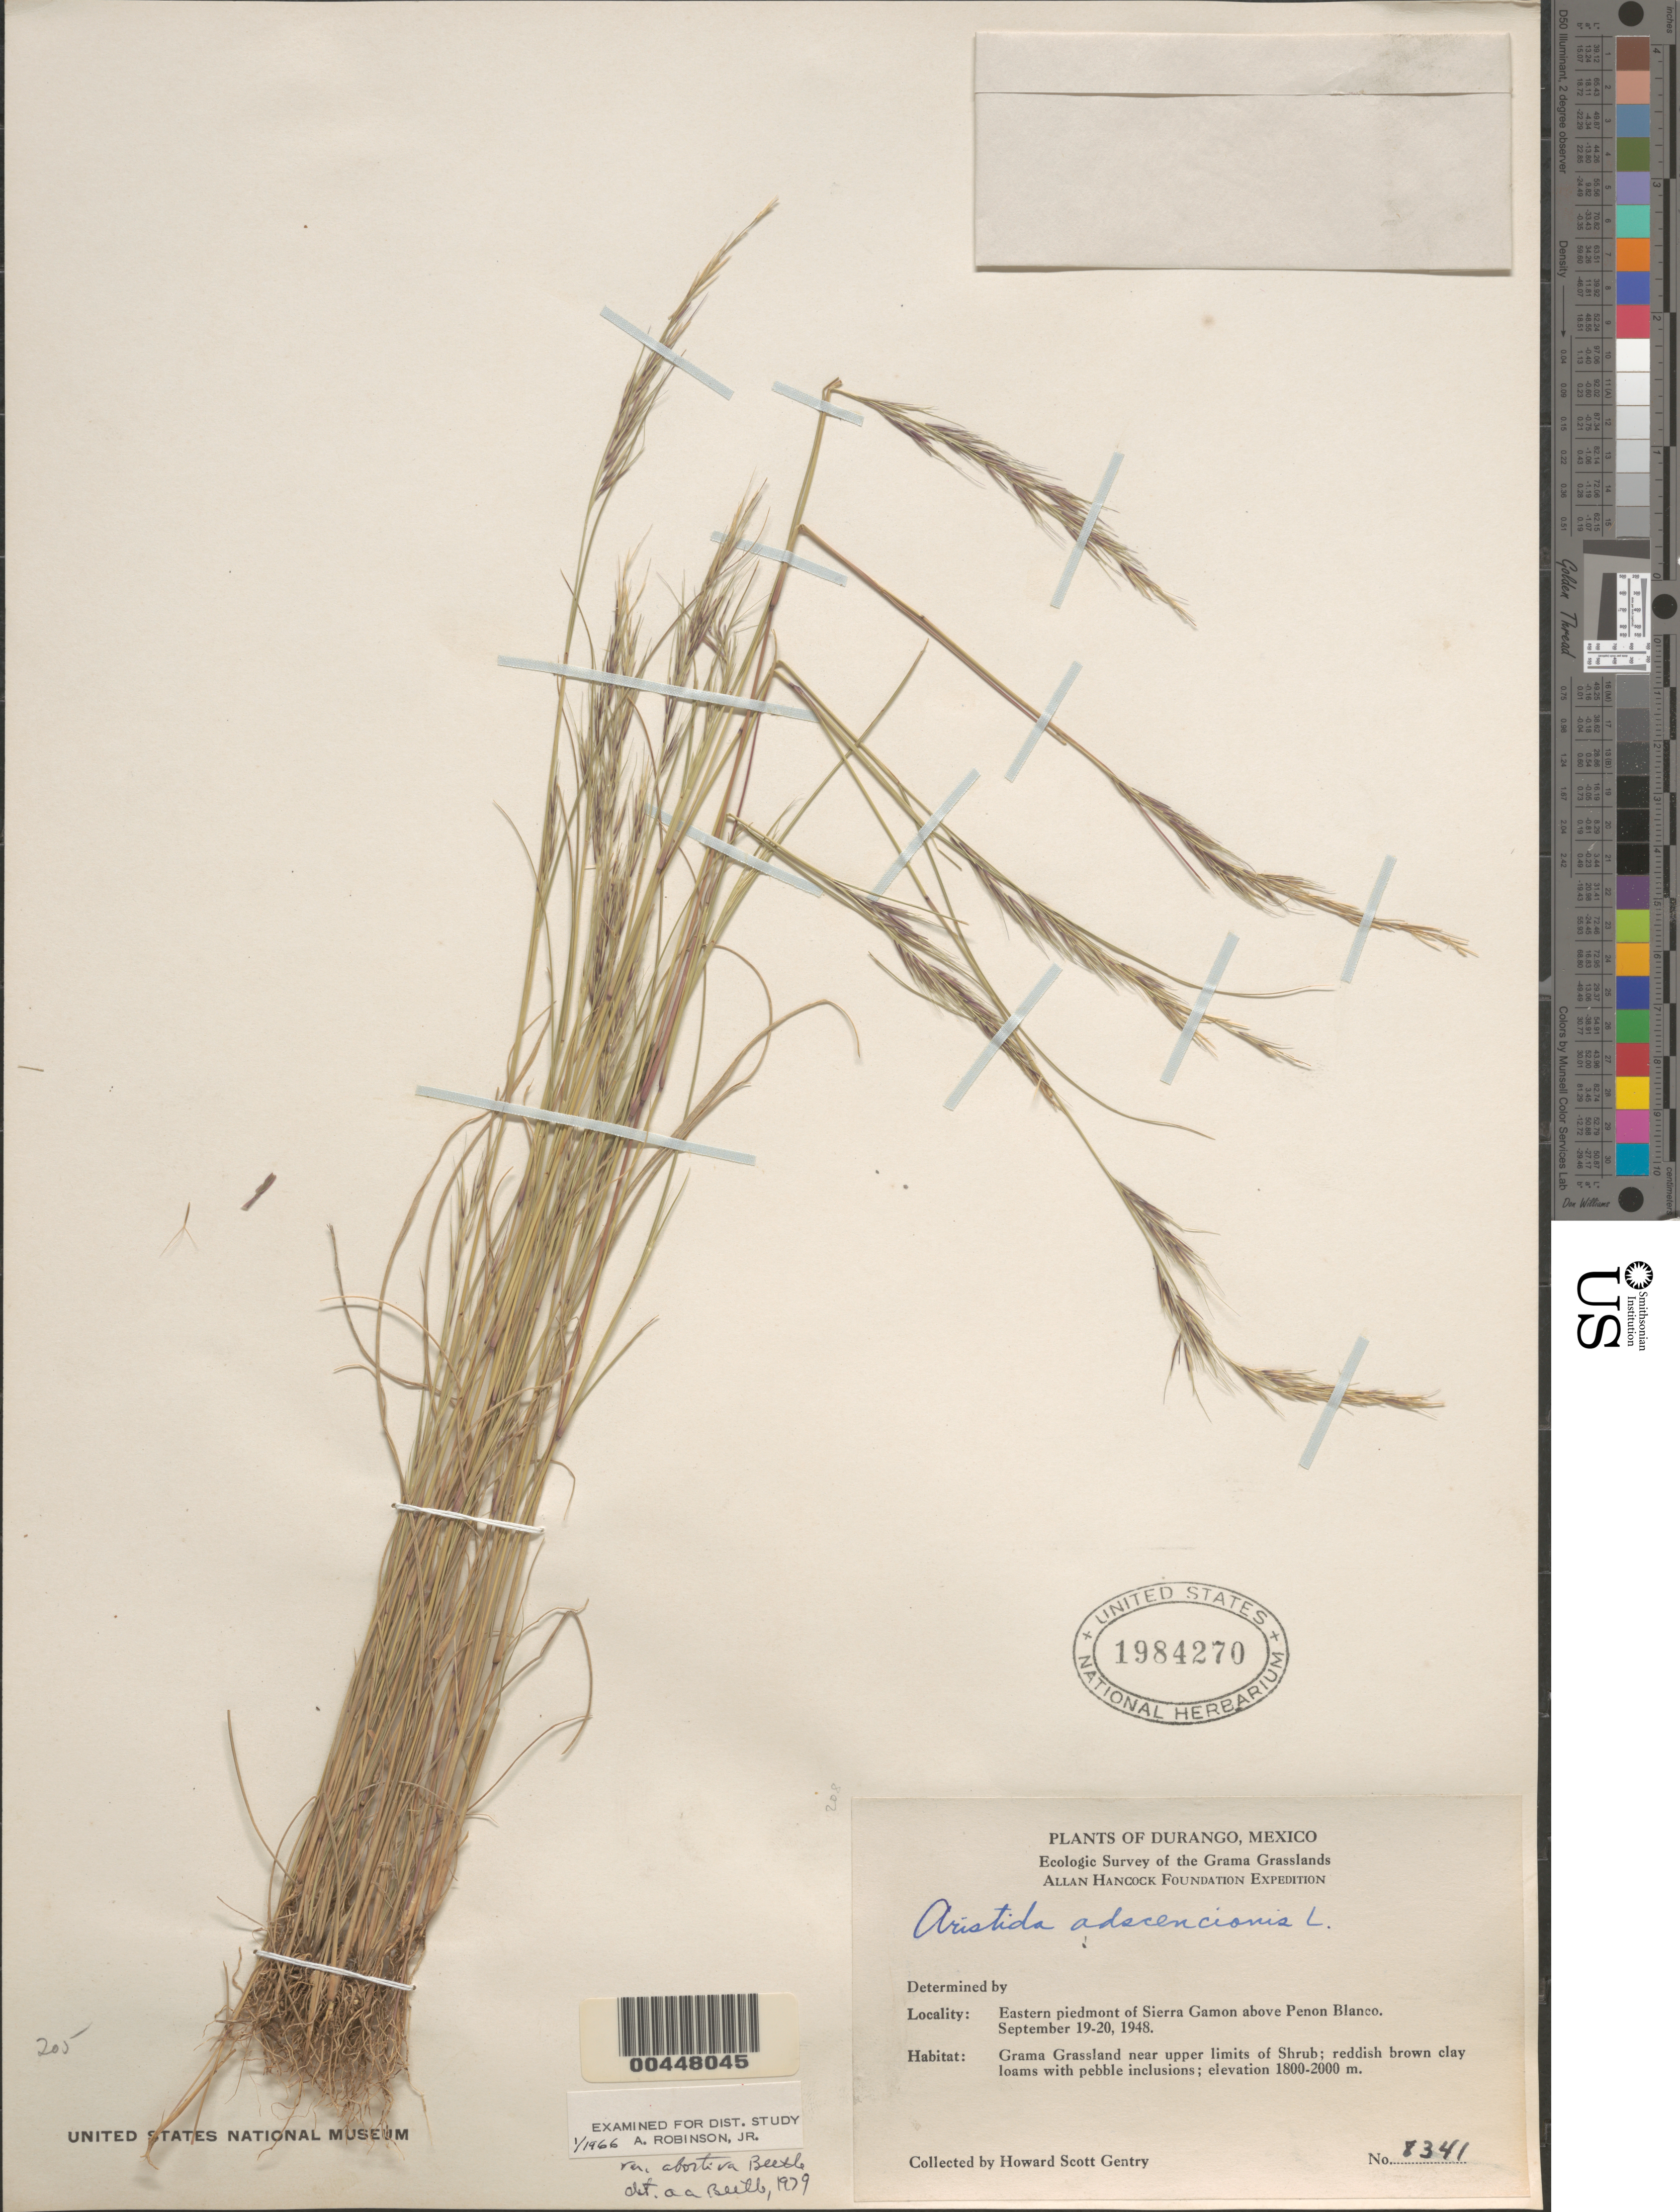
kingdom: Plantae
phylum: Tracheophyta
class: Liliopsida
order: Poales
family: Poaceae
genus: Aristida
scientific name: Aristida adscensionis var. abortiva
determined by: Beetle, O. A.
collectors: H. S. Gentry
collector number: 8341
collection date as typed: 19 Sep 1948 to 20 Sep 1948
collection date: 1948-09-19/1948-09-20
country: Mexico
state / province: Durango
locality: Eastern piedmont of Sierra Gamon above Penon Blanco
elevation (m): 1800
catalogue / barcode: US 1984270